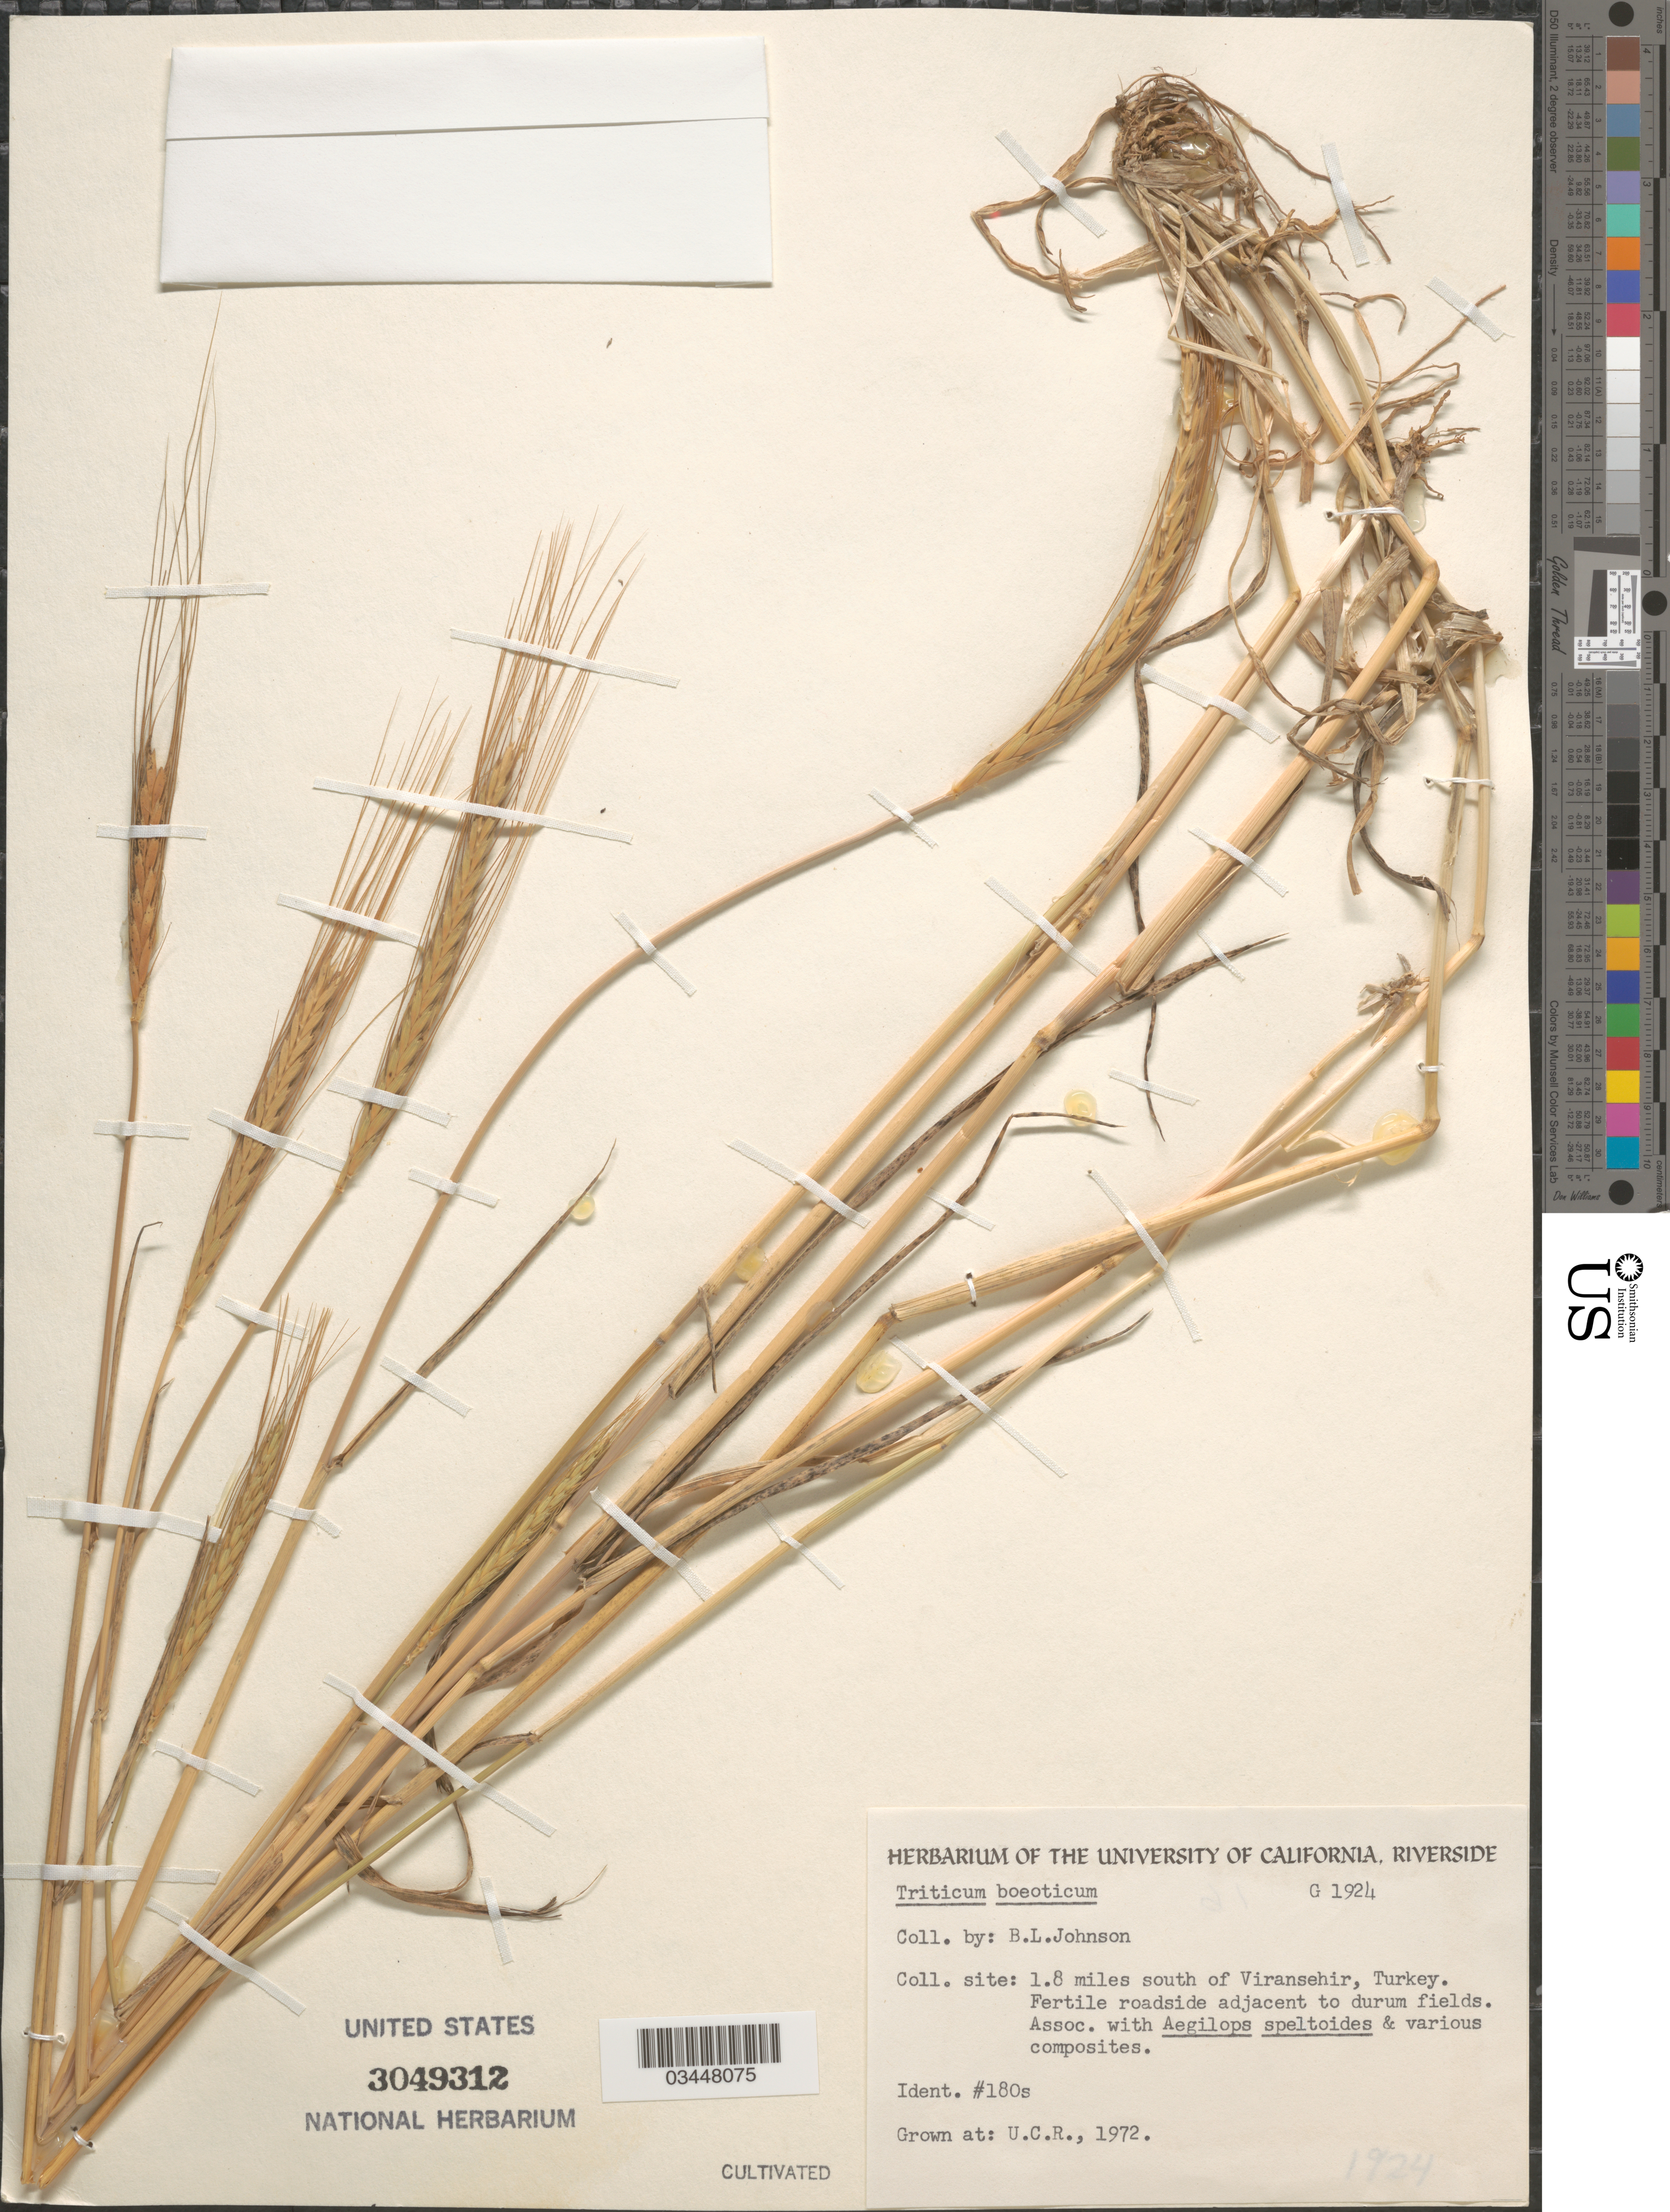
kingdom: Plantae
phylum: Tracheophyta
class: Liliopsida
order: Poales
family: Poaceae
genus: Triticum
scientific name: Triticum boeoticum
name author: Boiss.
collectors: ex herb. Univ. of California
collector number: G1924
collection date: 1972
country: United States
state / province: California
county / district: Riverside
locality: U.C.R.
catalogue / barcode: US 3049312